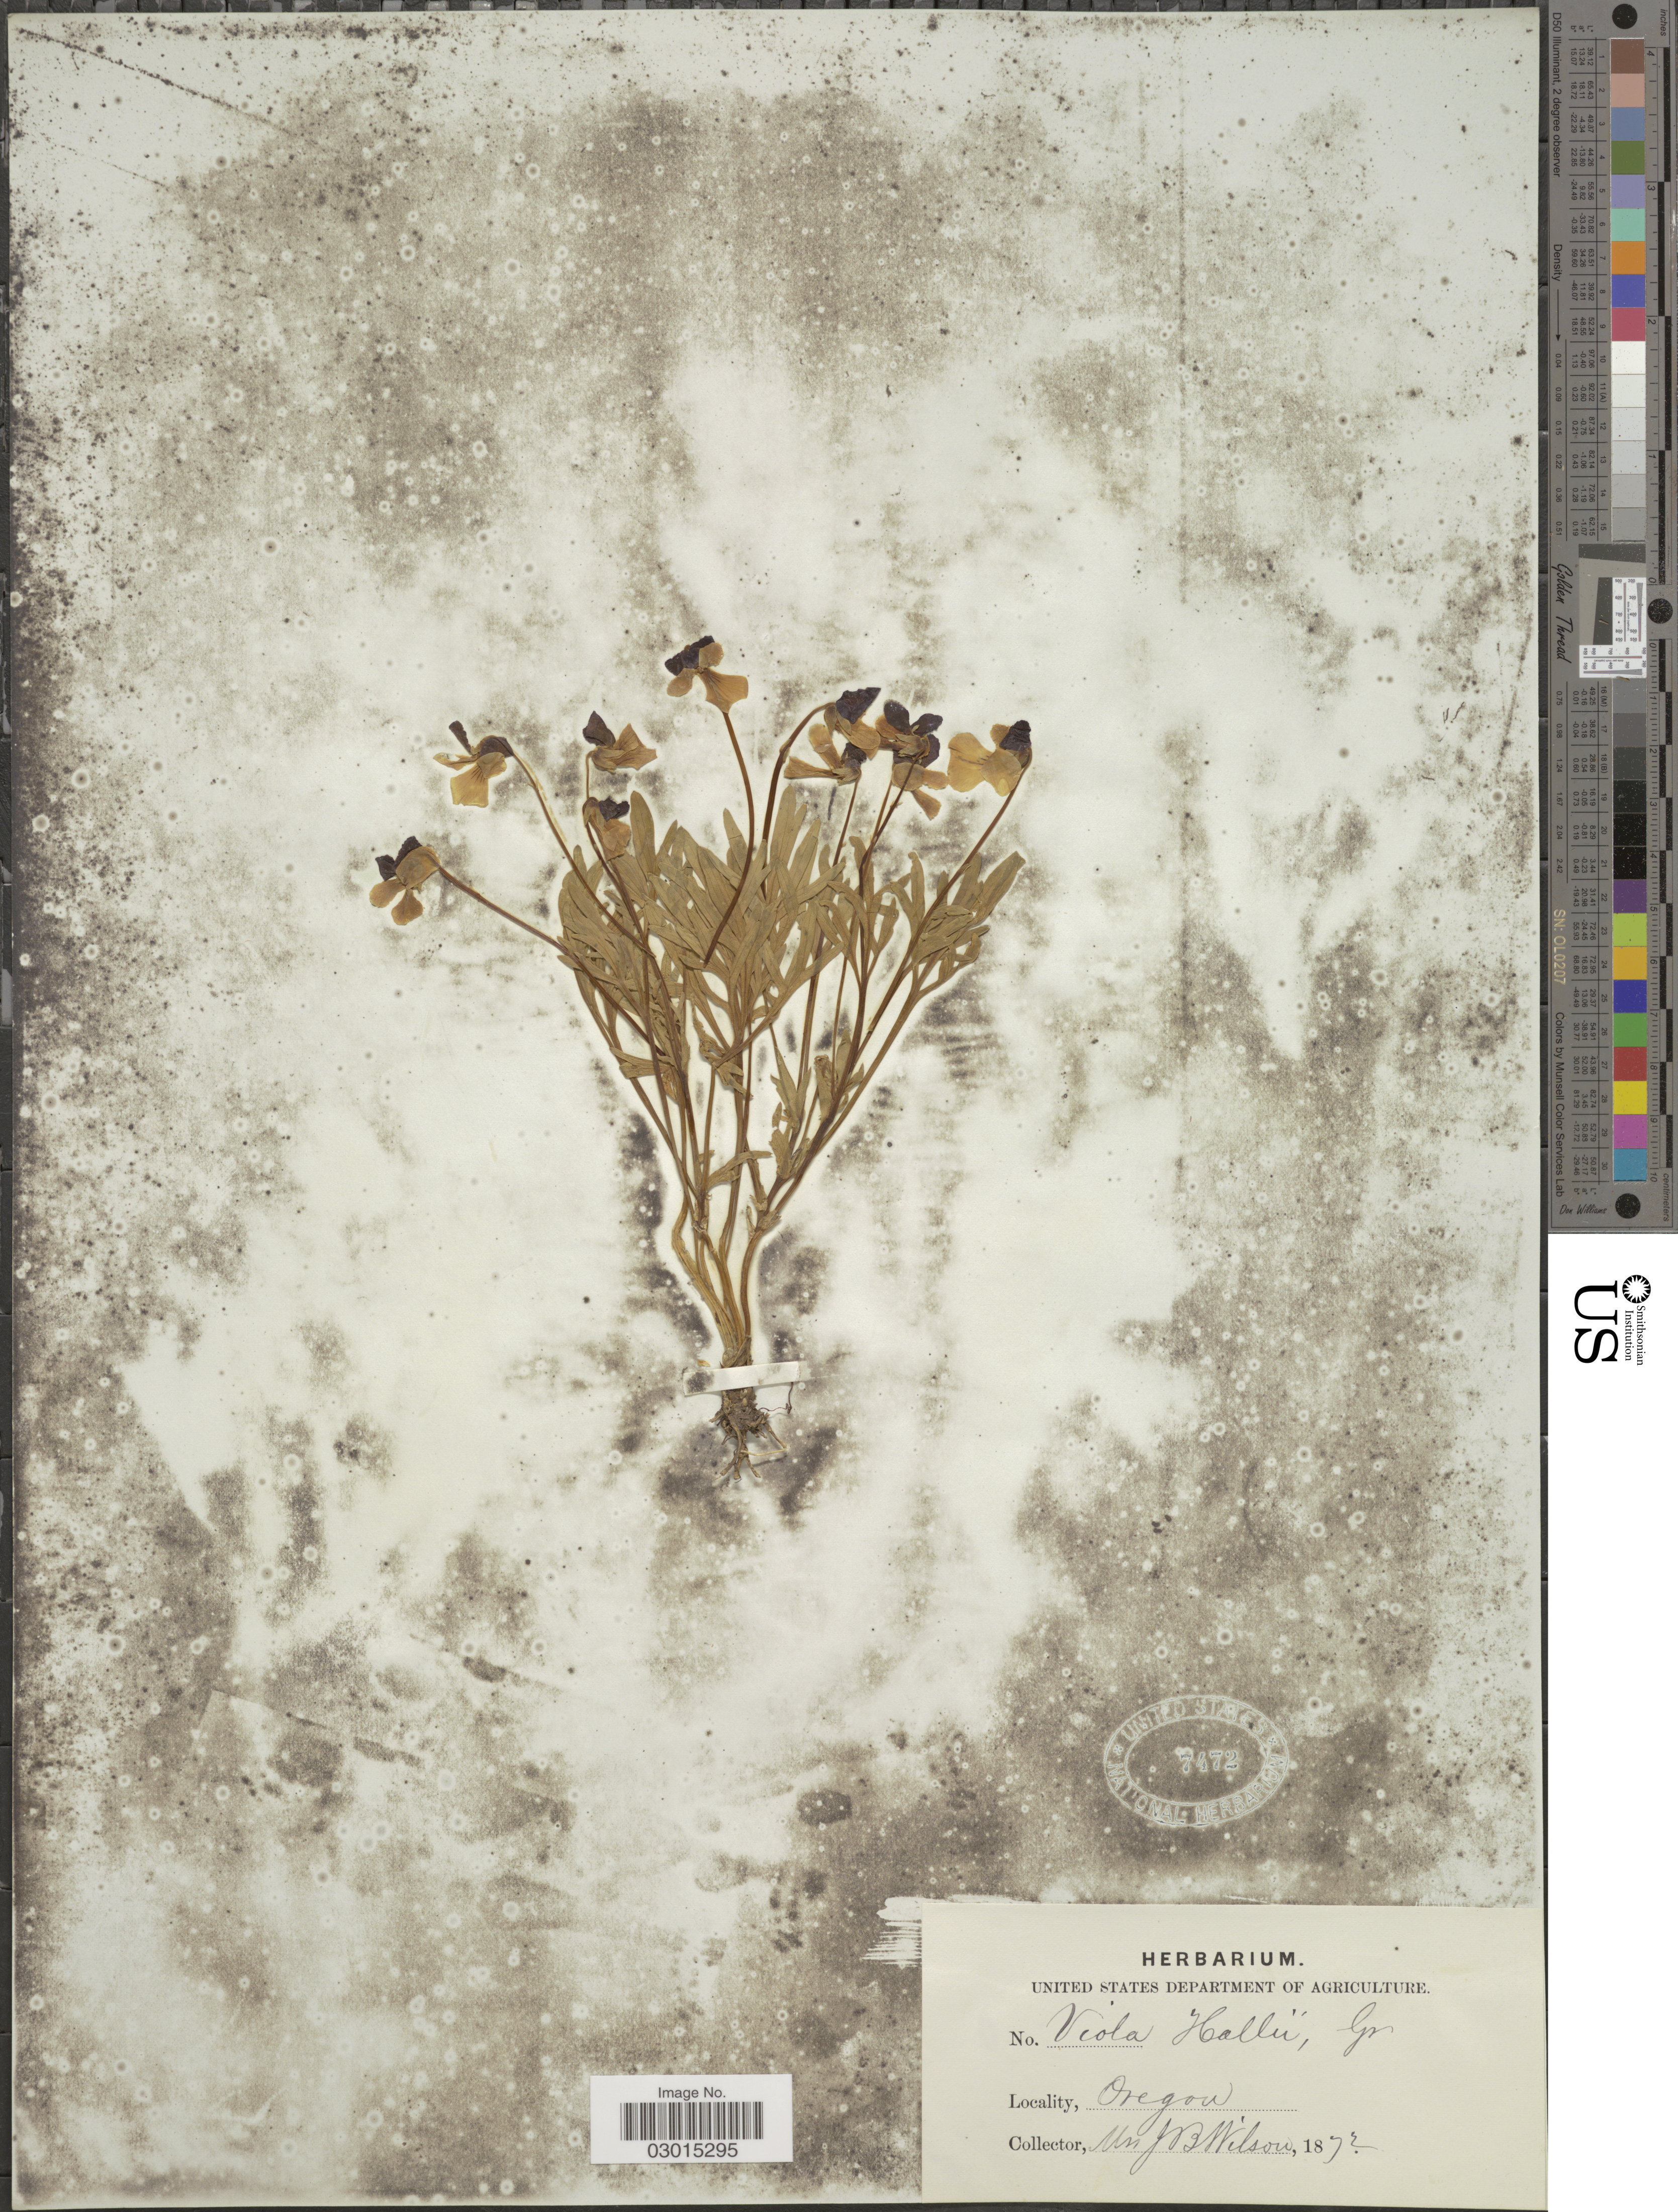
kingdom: Plantae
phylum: Tracheophyta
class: Magnoliopsida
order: Malpighiales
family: Violaceae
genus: Viola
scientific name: Viola hallii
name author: A. Gray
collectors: J. B. Wilson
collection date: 1872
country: United States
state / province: Oregon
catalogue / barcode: US 7472